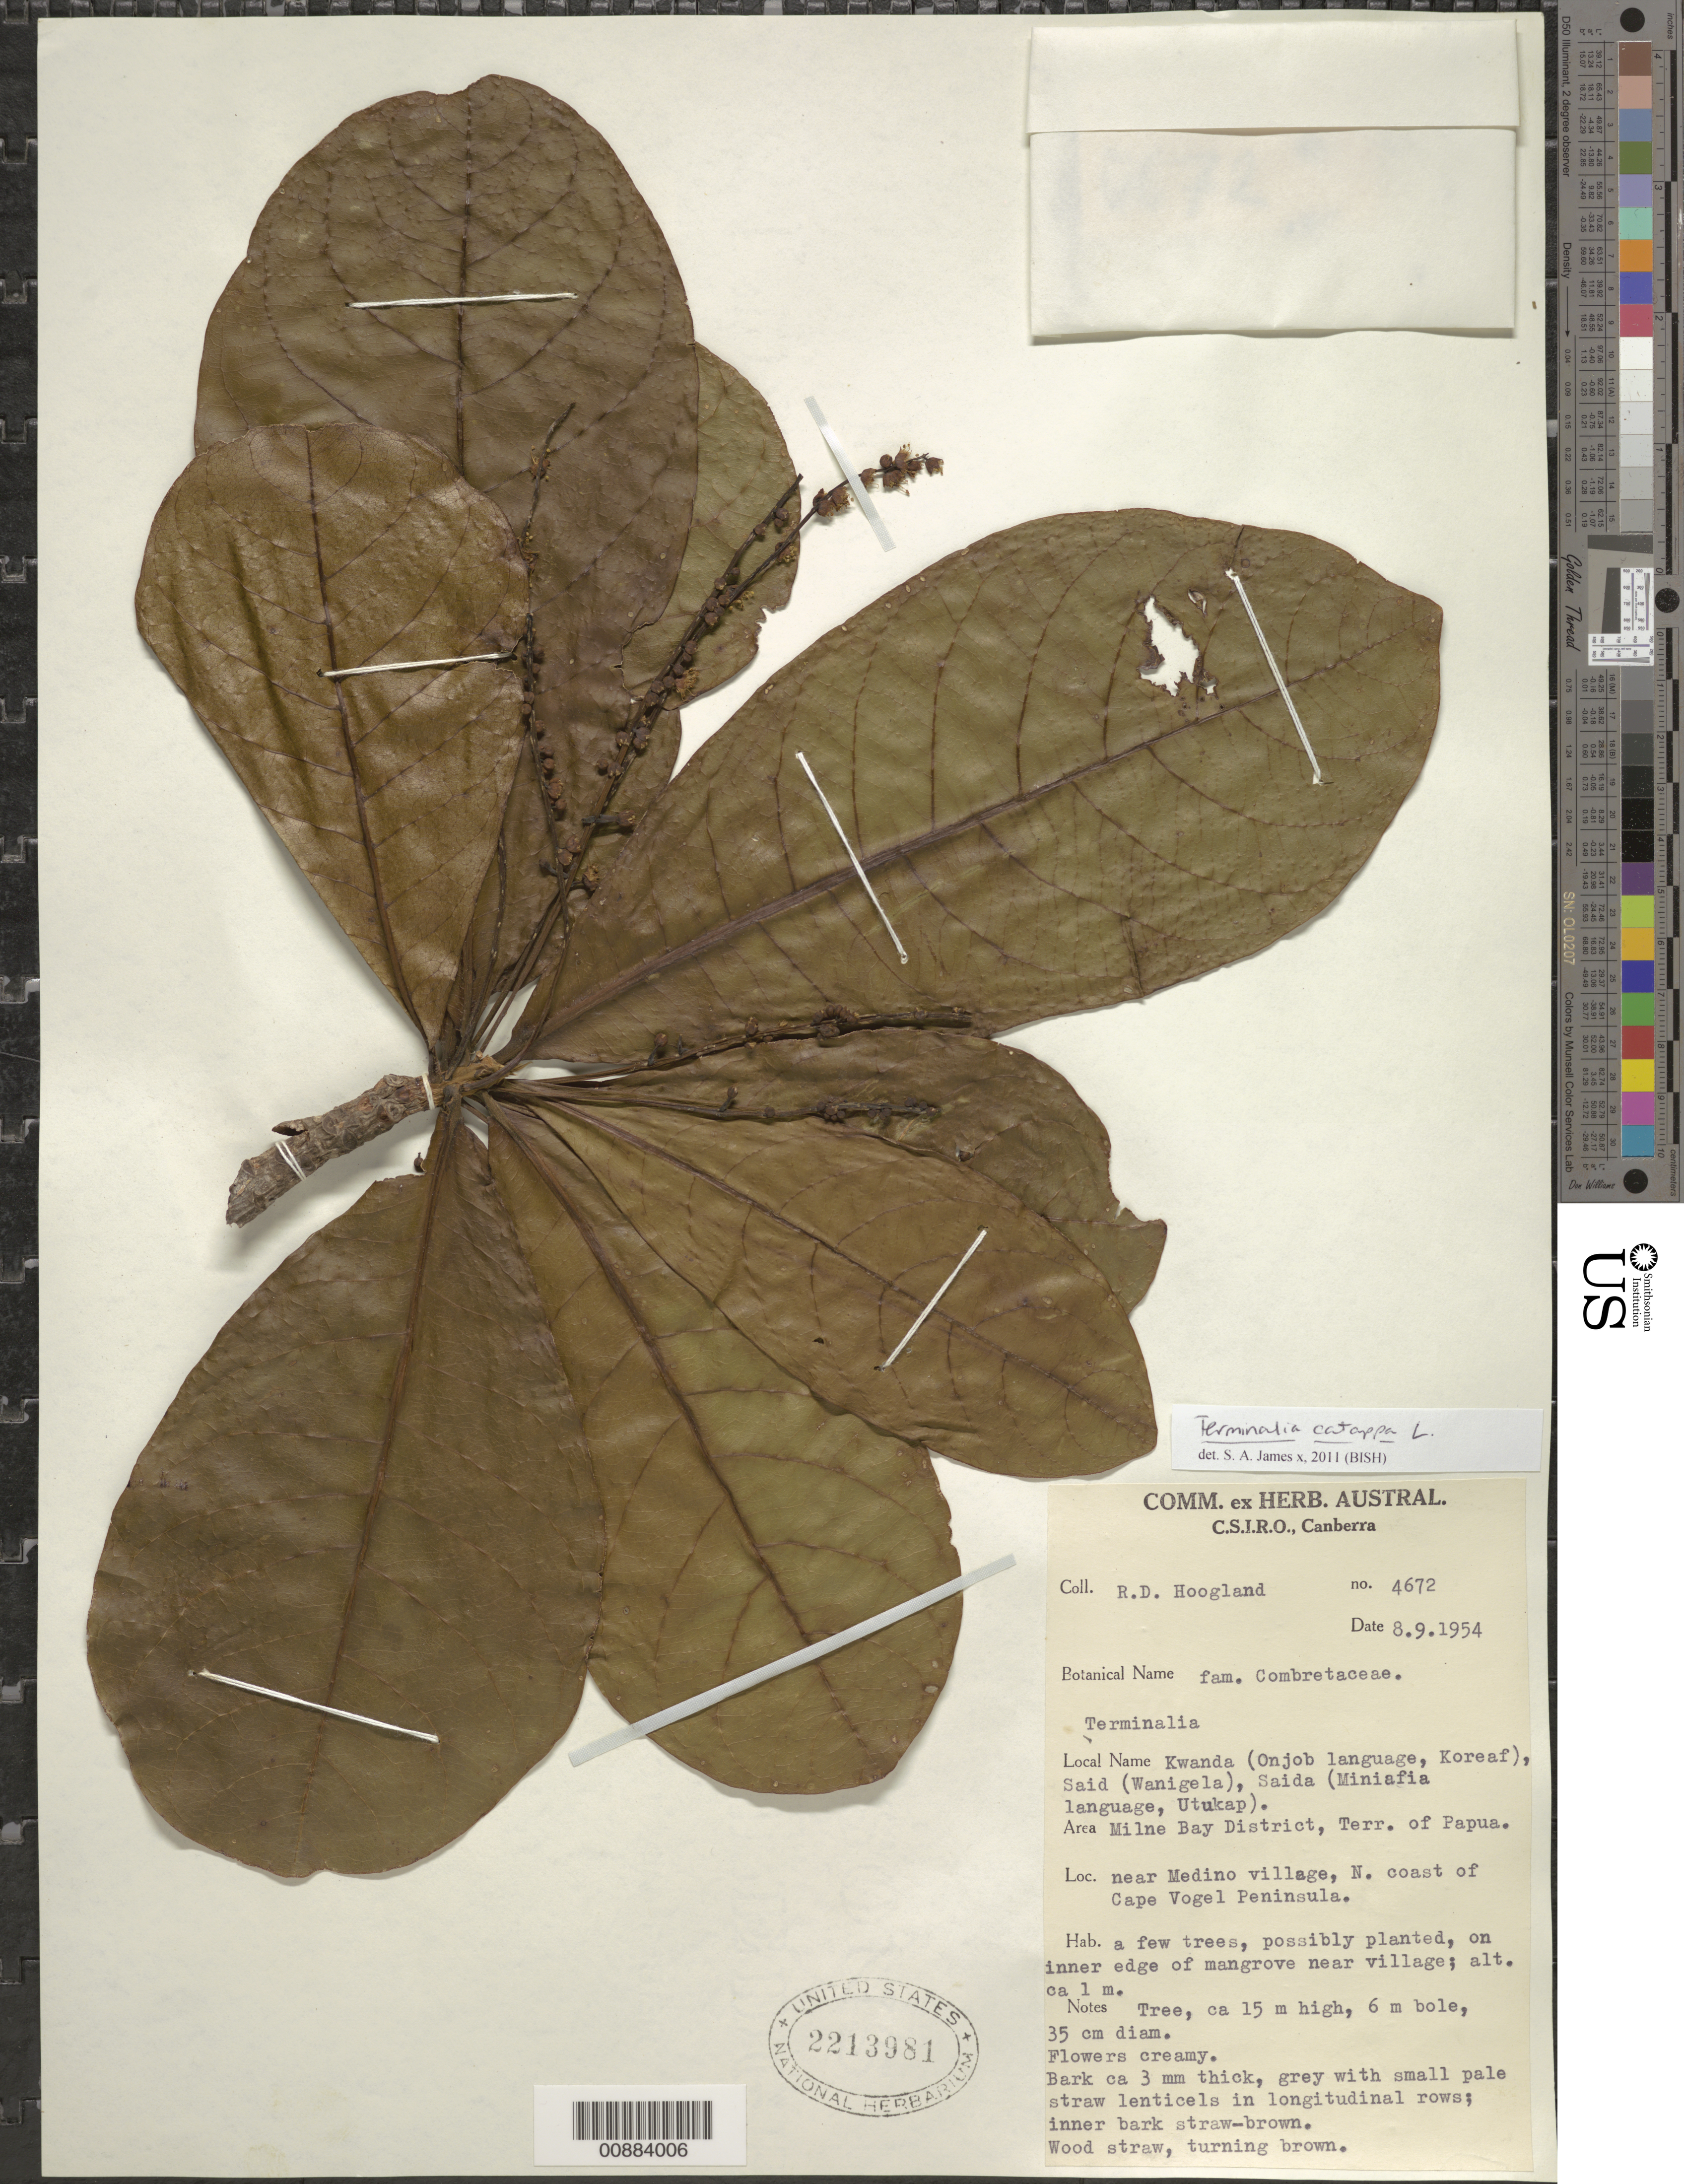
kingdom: Plantae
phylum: Tracheophyta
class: Magnoliopsida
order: Myrtales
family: Combretaceae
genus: Terminalia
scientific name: Terminalia catappa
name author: L.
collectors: R. D. Hoogland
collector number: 4672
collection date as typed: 09 Aug 1954 or 08 Sep 1954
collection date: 1954-08-09 or 1954-09-08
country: Papua New Guinea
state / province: Milne Bay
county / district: Milne Bay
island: New Guinea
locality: Near Medino Village, N coast of Cape Vogel Peninsula, possibly planted, on inner edge of mangrove near village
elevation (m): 1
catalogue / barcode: US 2213981